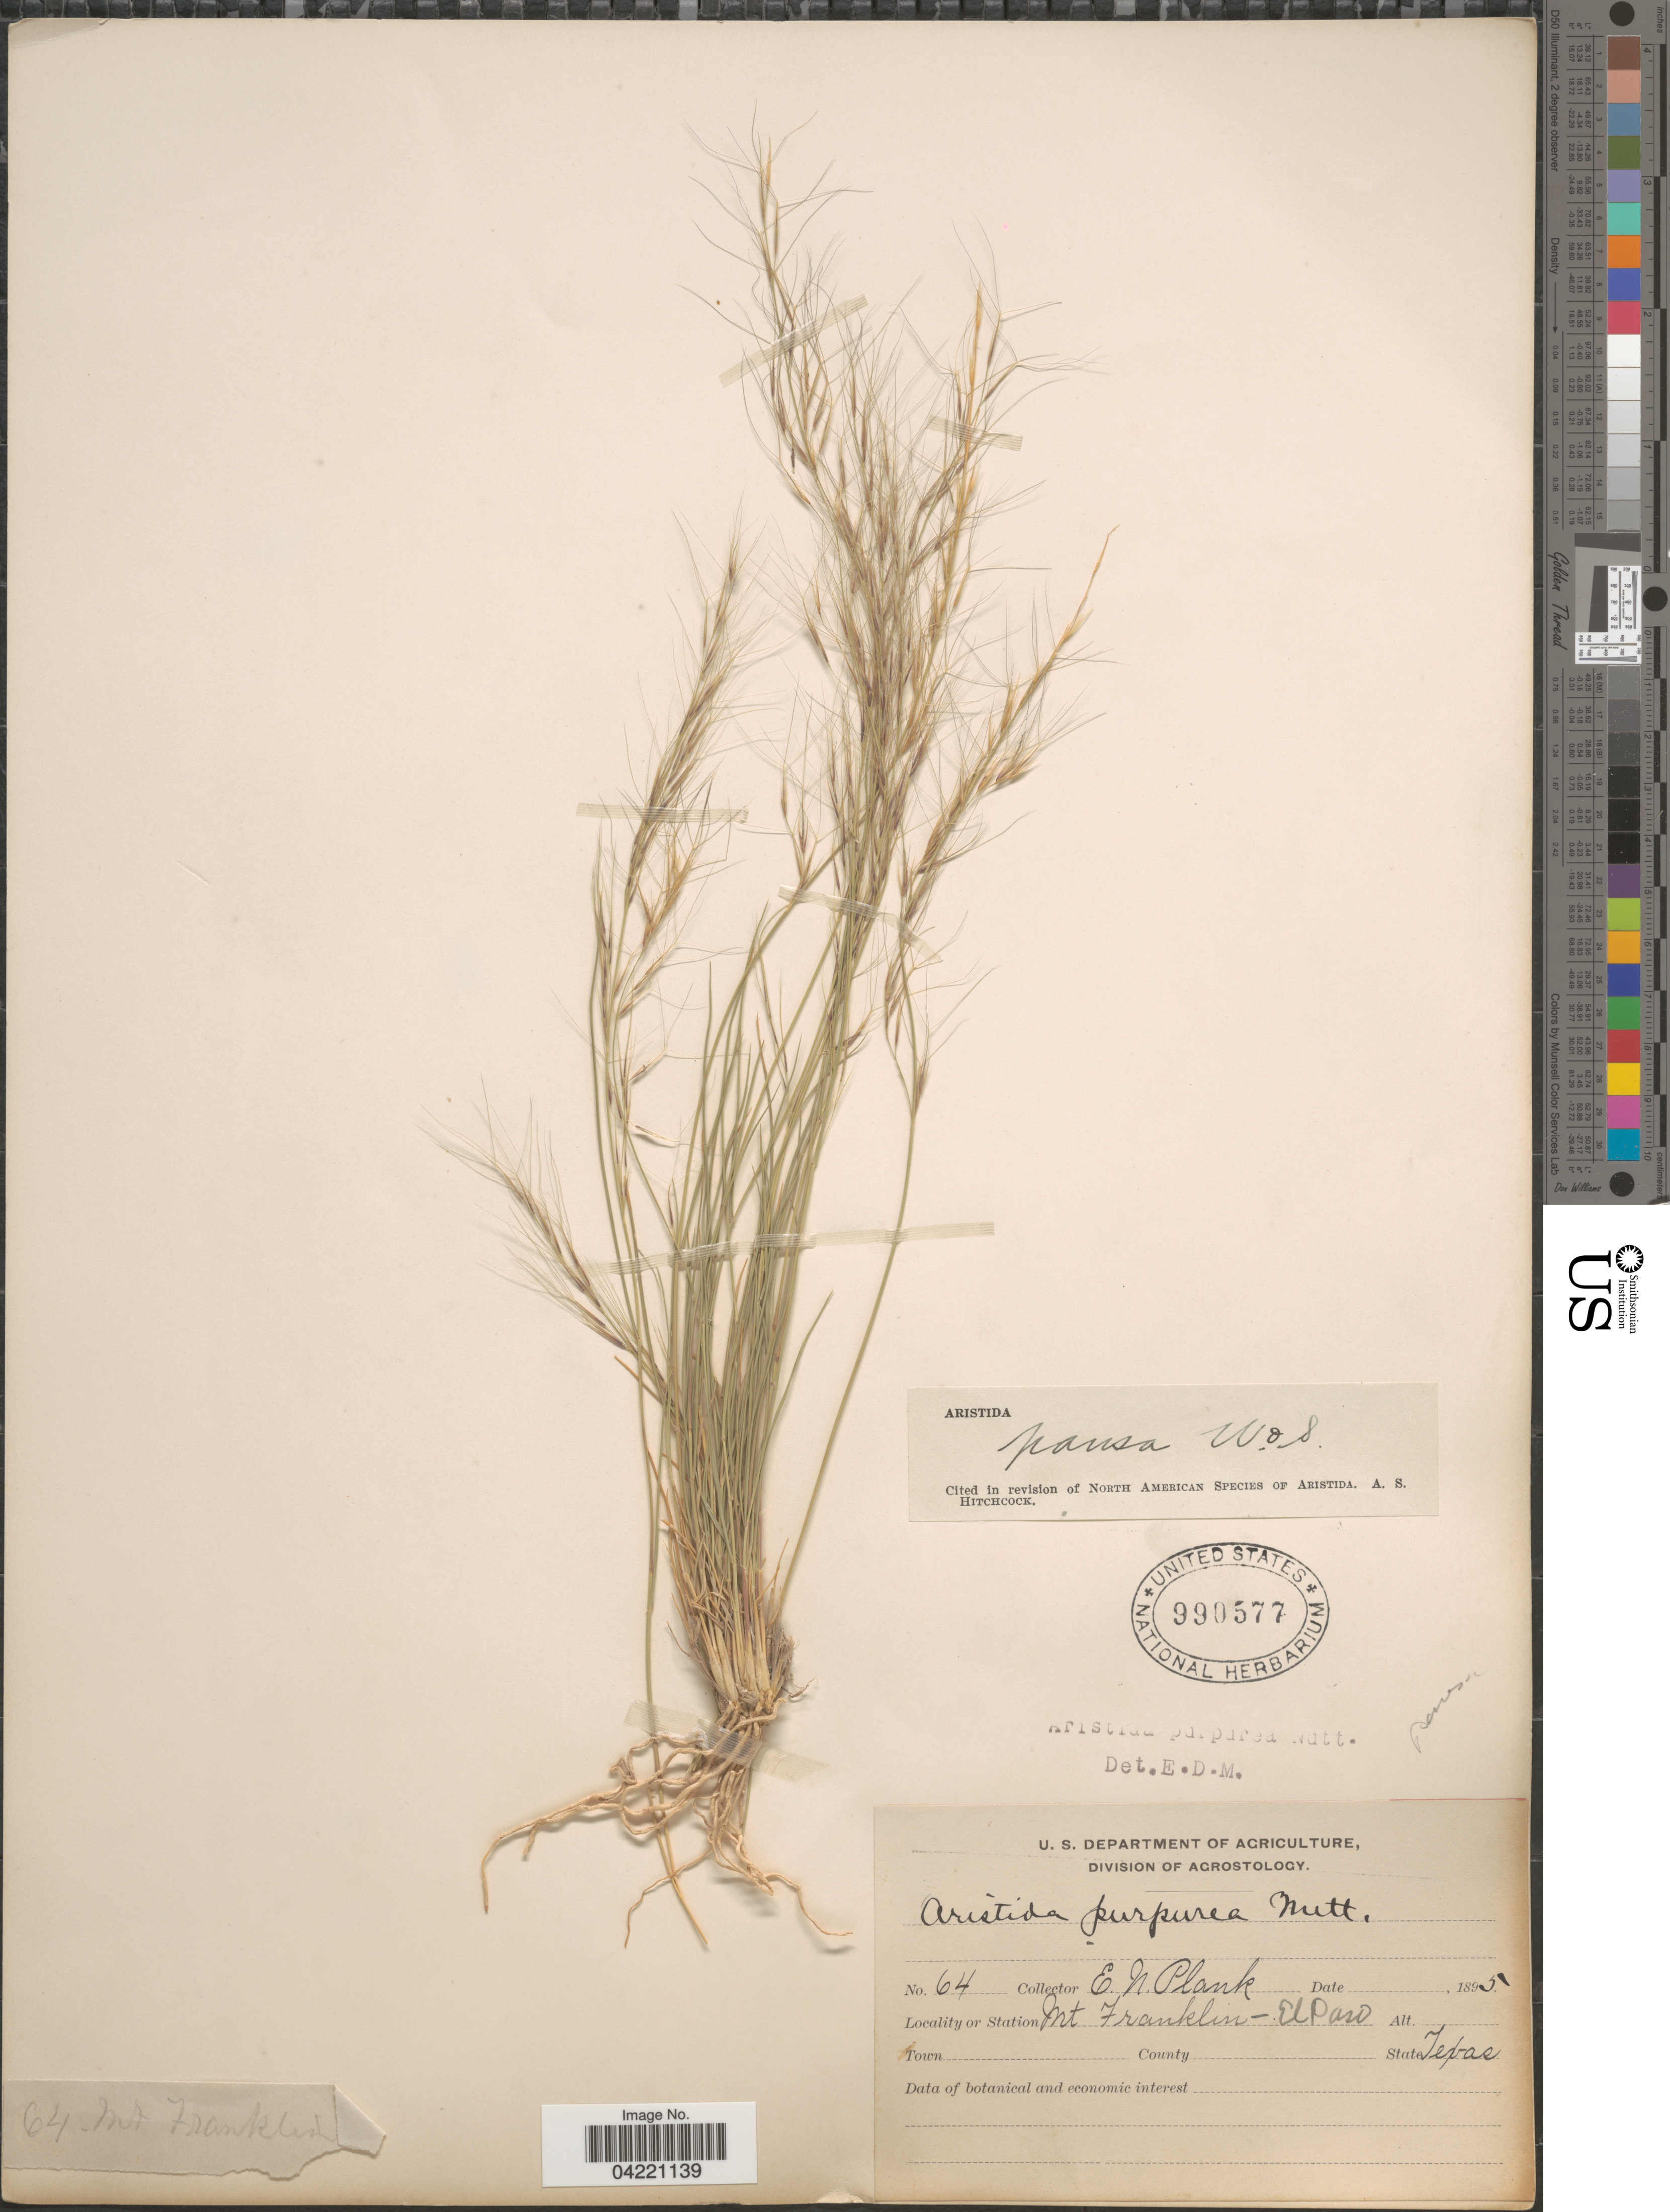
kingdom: Plantae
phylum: Tracheophyta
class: Liliopsida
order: Poales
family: Poaceae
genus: Aristida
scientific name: Aristida pansa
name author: Wooton & Standl.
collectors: E. Plank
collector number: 64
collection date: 1895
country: United States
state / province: Texas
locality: Station Mt. Franklin- El Paso.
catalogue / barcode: US 990577